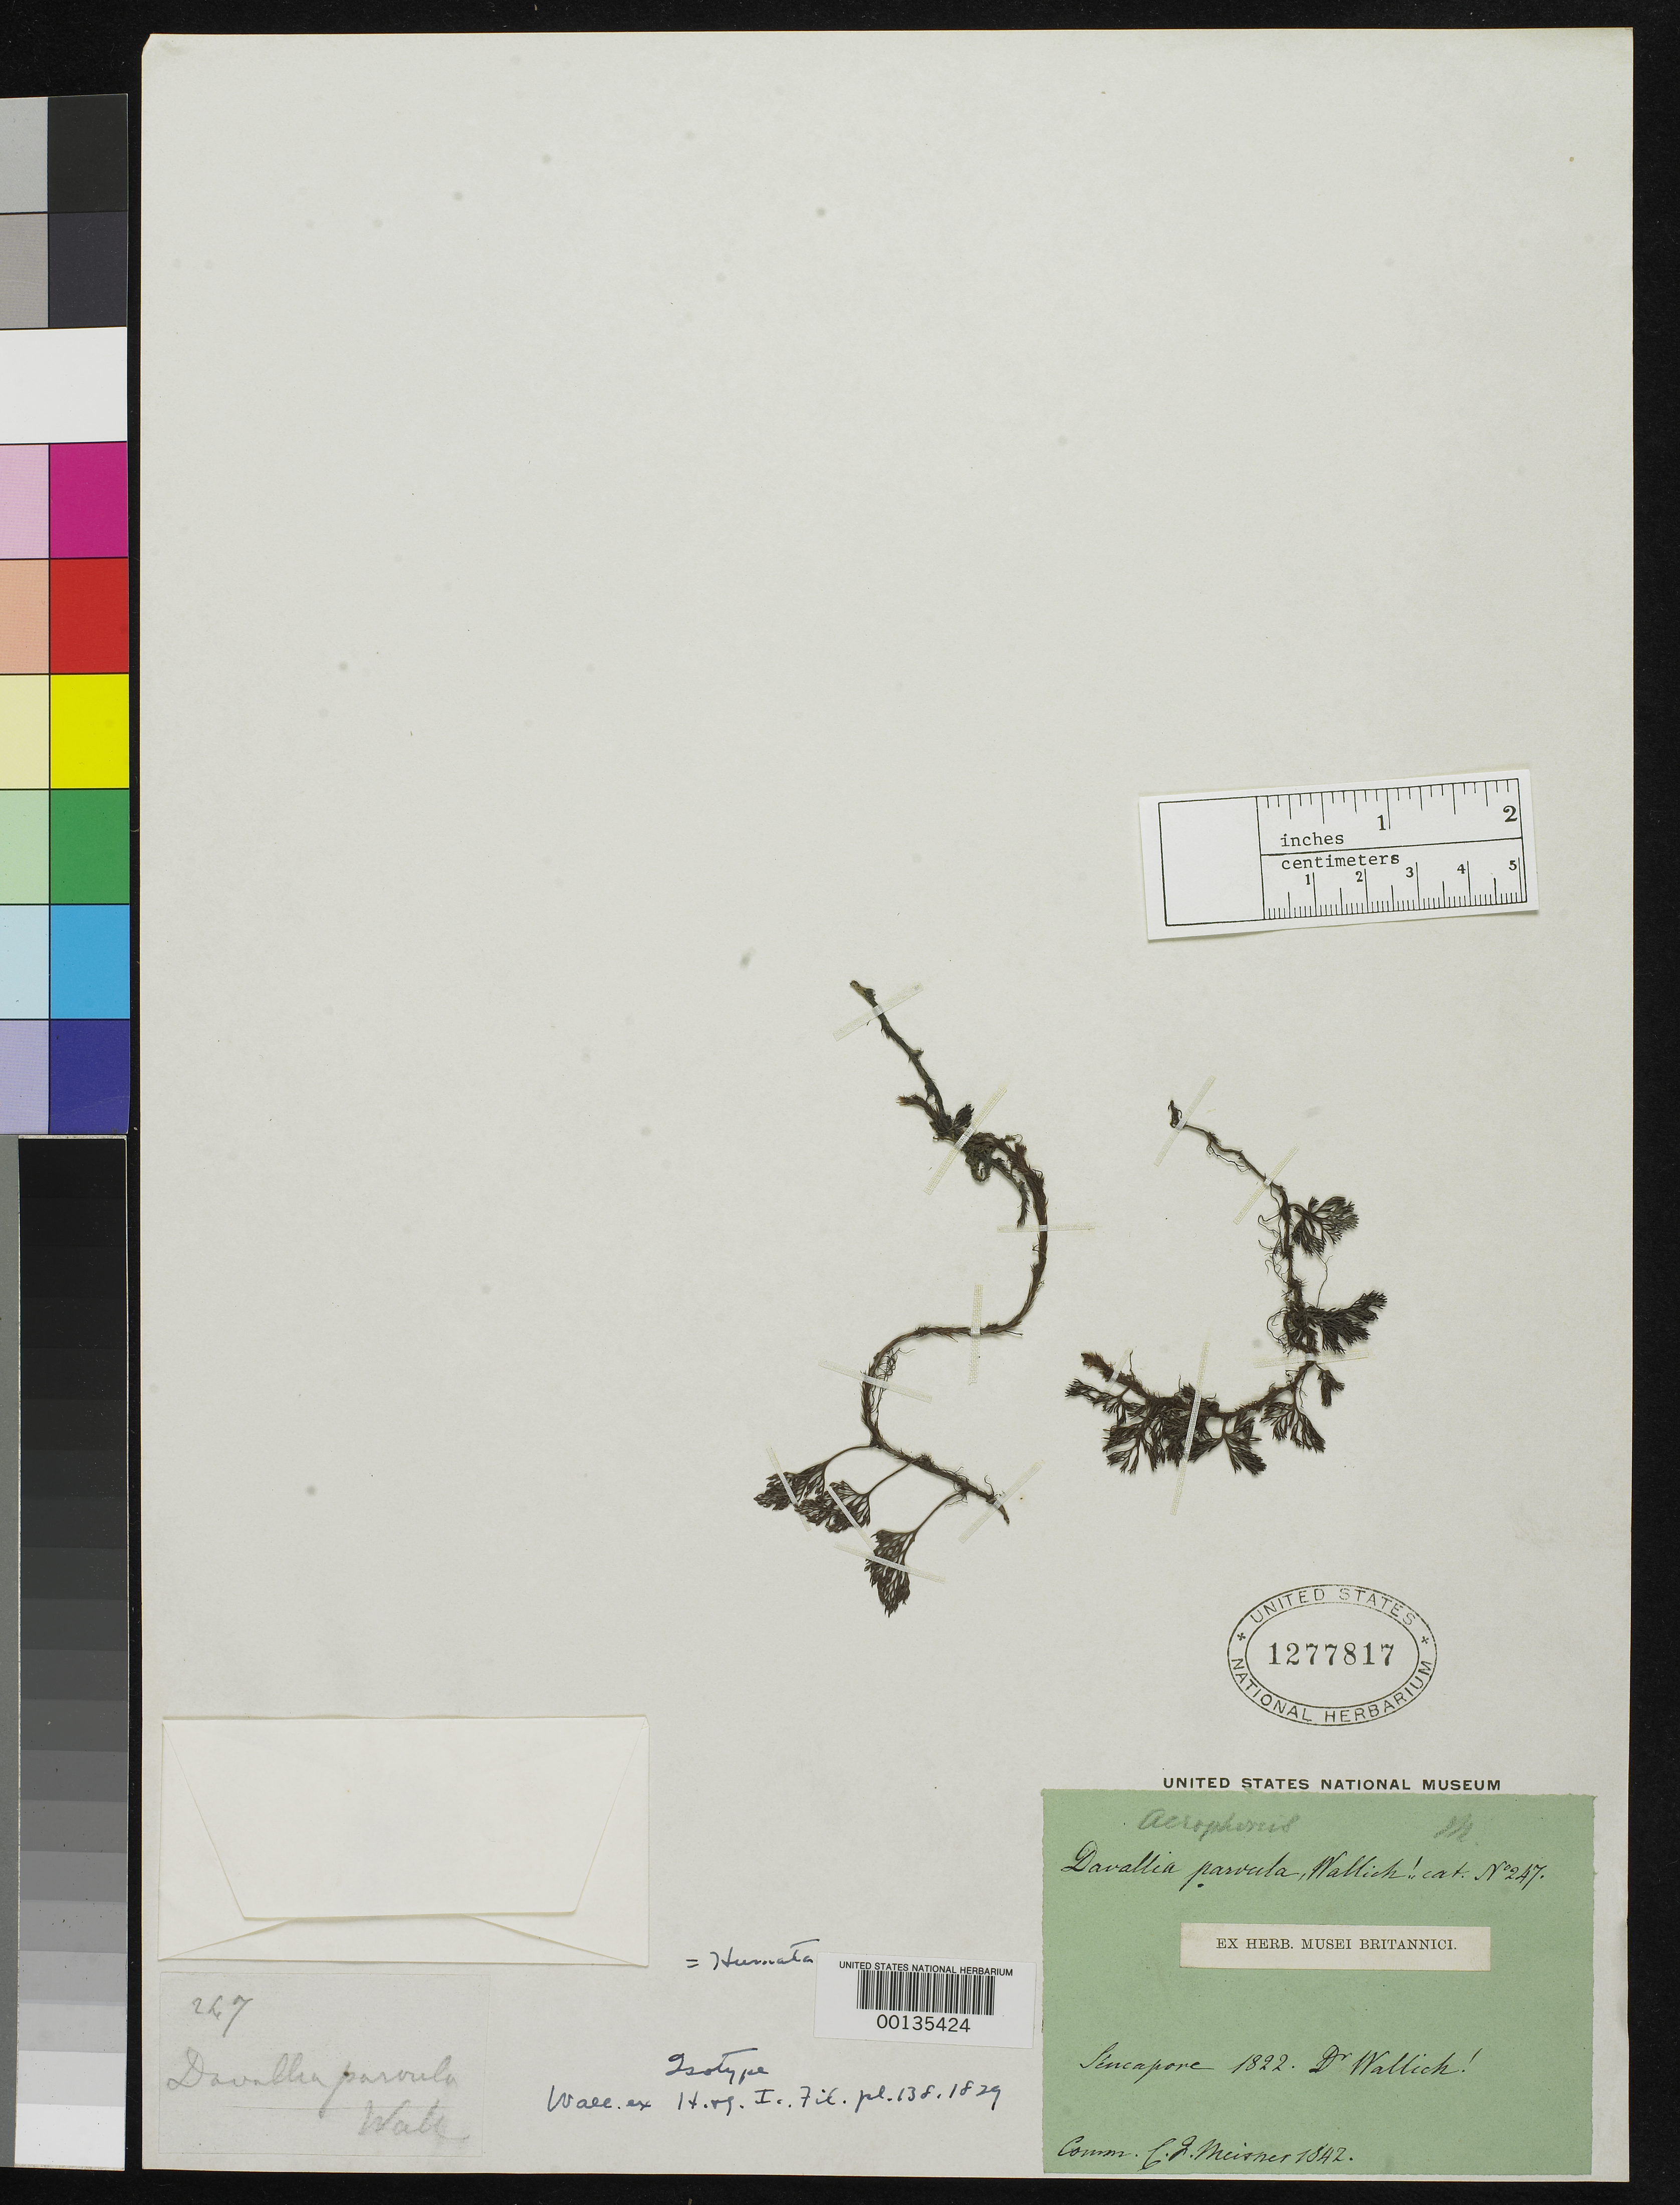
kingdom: Plantae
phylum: Tracheophyta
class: Polypodiopsida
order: Polypodiales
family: Davalliaceae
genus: Davallia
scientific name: Davallia parvula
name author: Wall. ex Hook. & Grev.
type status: Type Collection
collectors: N. Wallich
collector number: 247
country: Singapore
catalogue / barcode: US 1277817